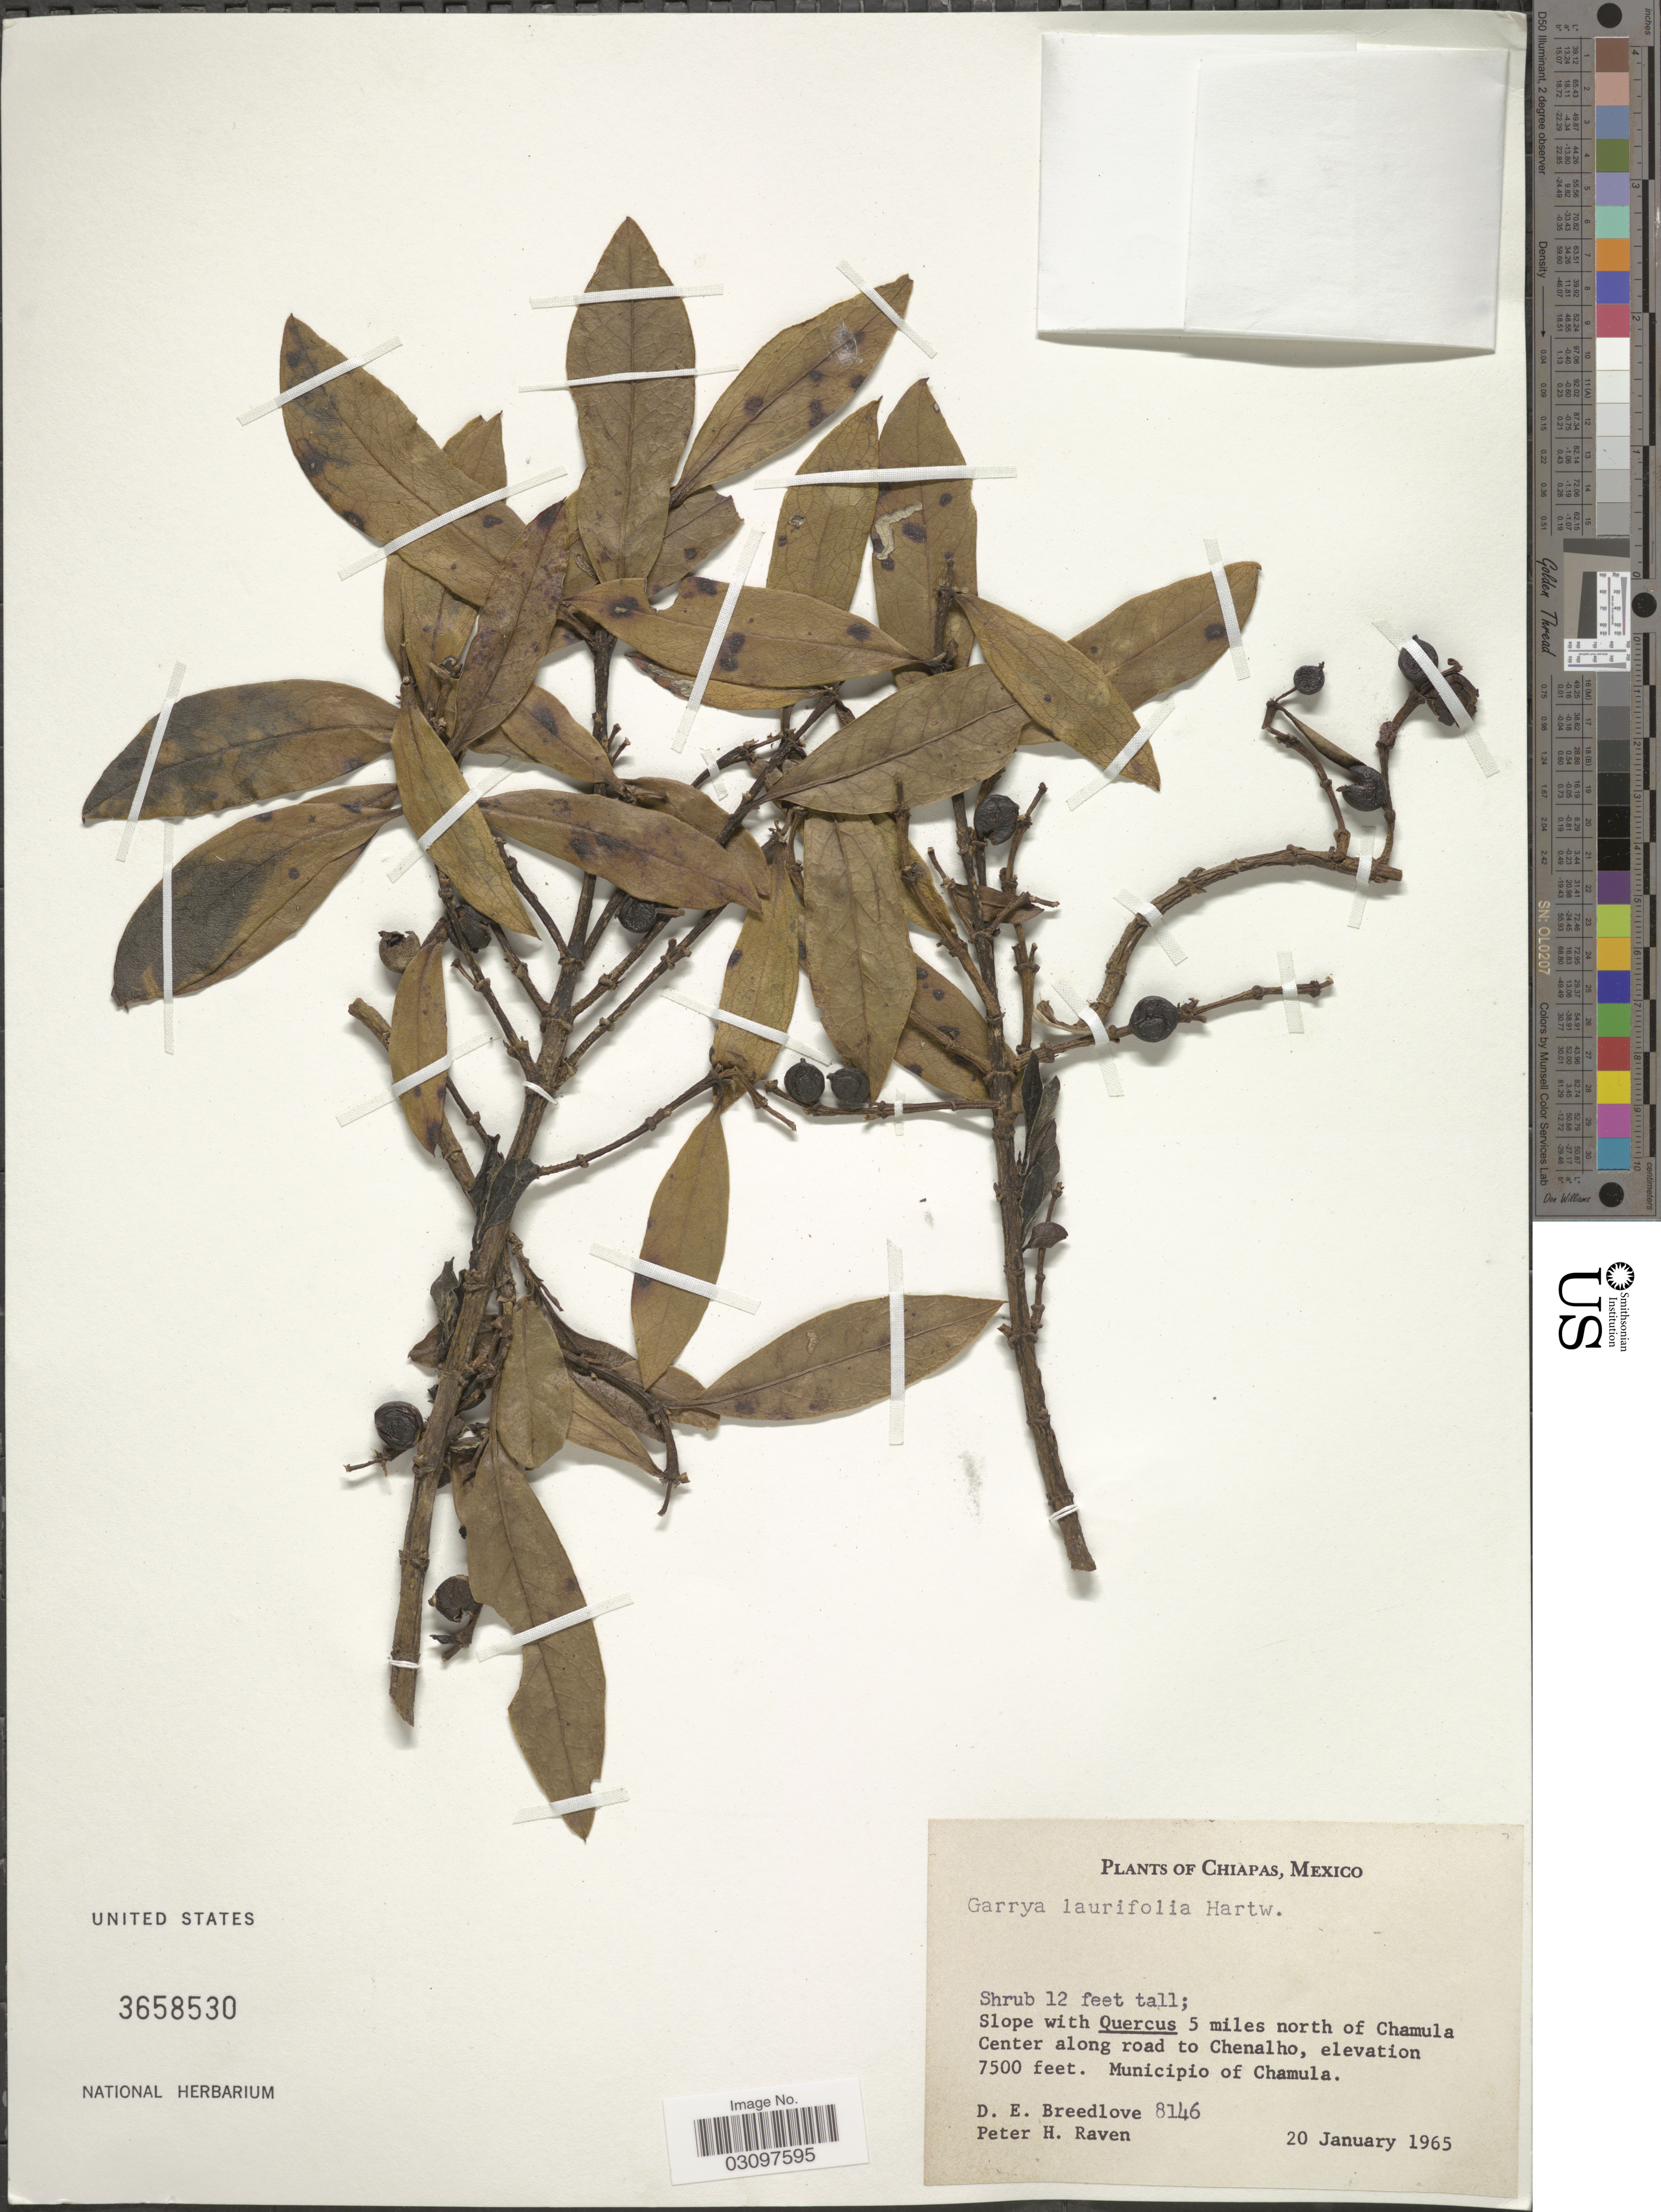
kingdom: Plantae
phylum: Tracheophyta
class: Magnoliopsida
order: Garryales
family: Garryaceae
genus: Garrya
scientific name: Garrya laurifolia subsp. laurifolia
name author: Hartw. ex Benth.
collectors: D. E. Breedlove & P. Raven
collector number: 8146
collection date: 1965-01-20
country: Mexico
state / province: Chiapas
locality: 5 miles north of Chamula Center along road to Chenalho. Municipio of Chamula.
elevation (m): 2286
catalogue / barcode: US 3658530